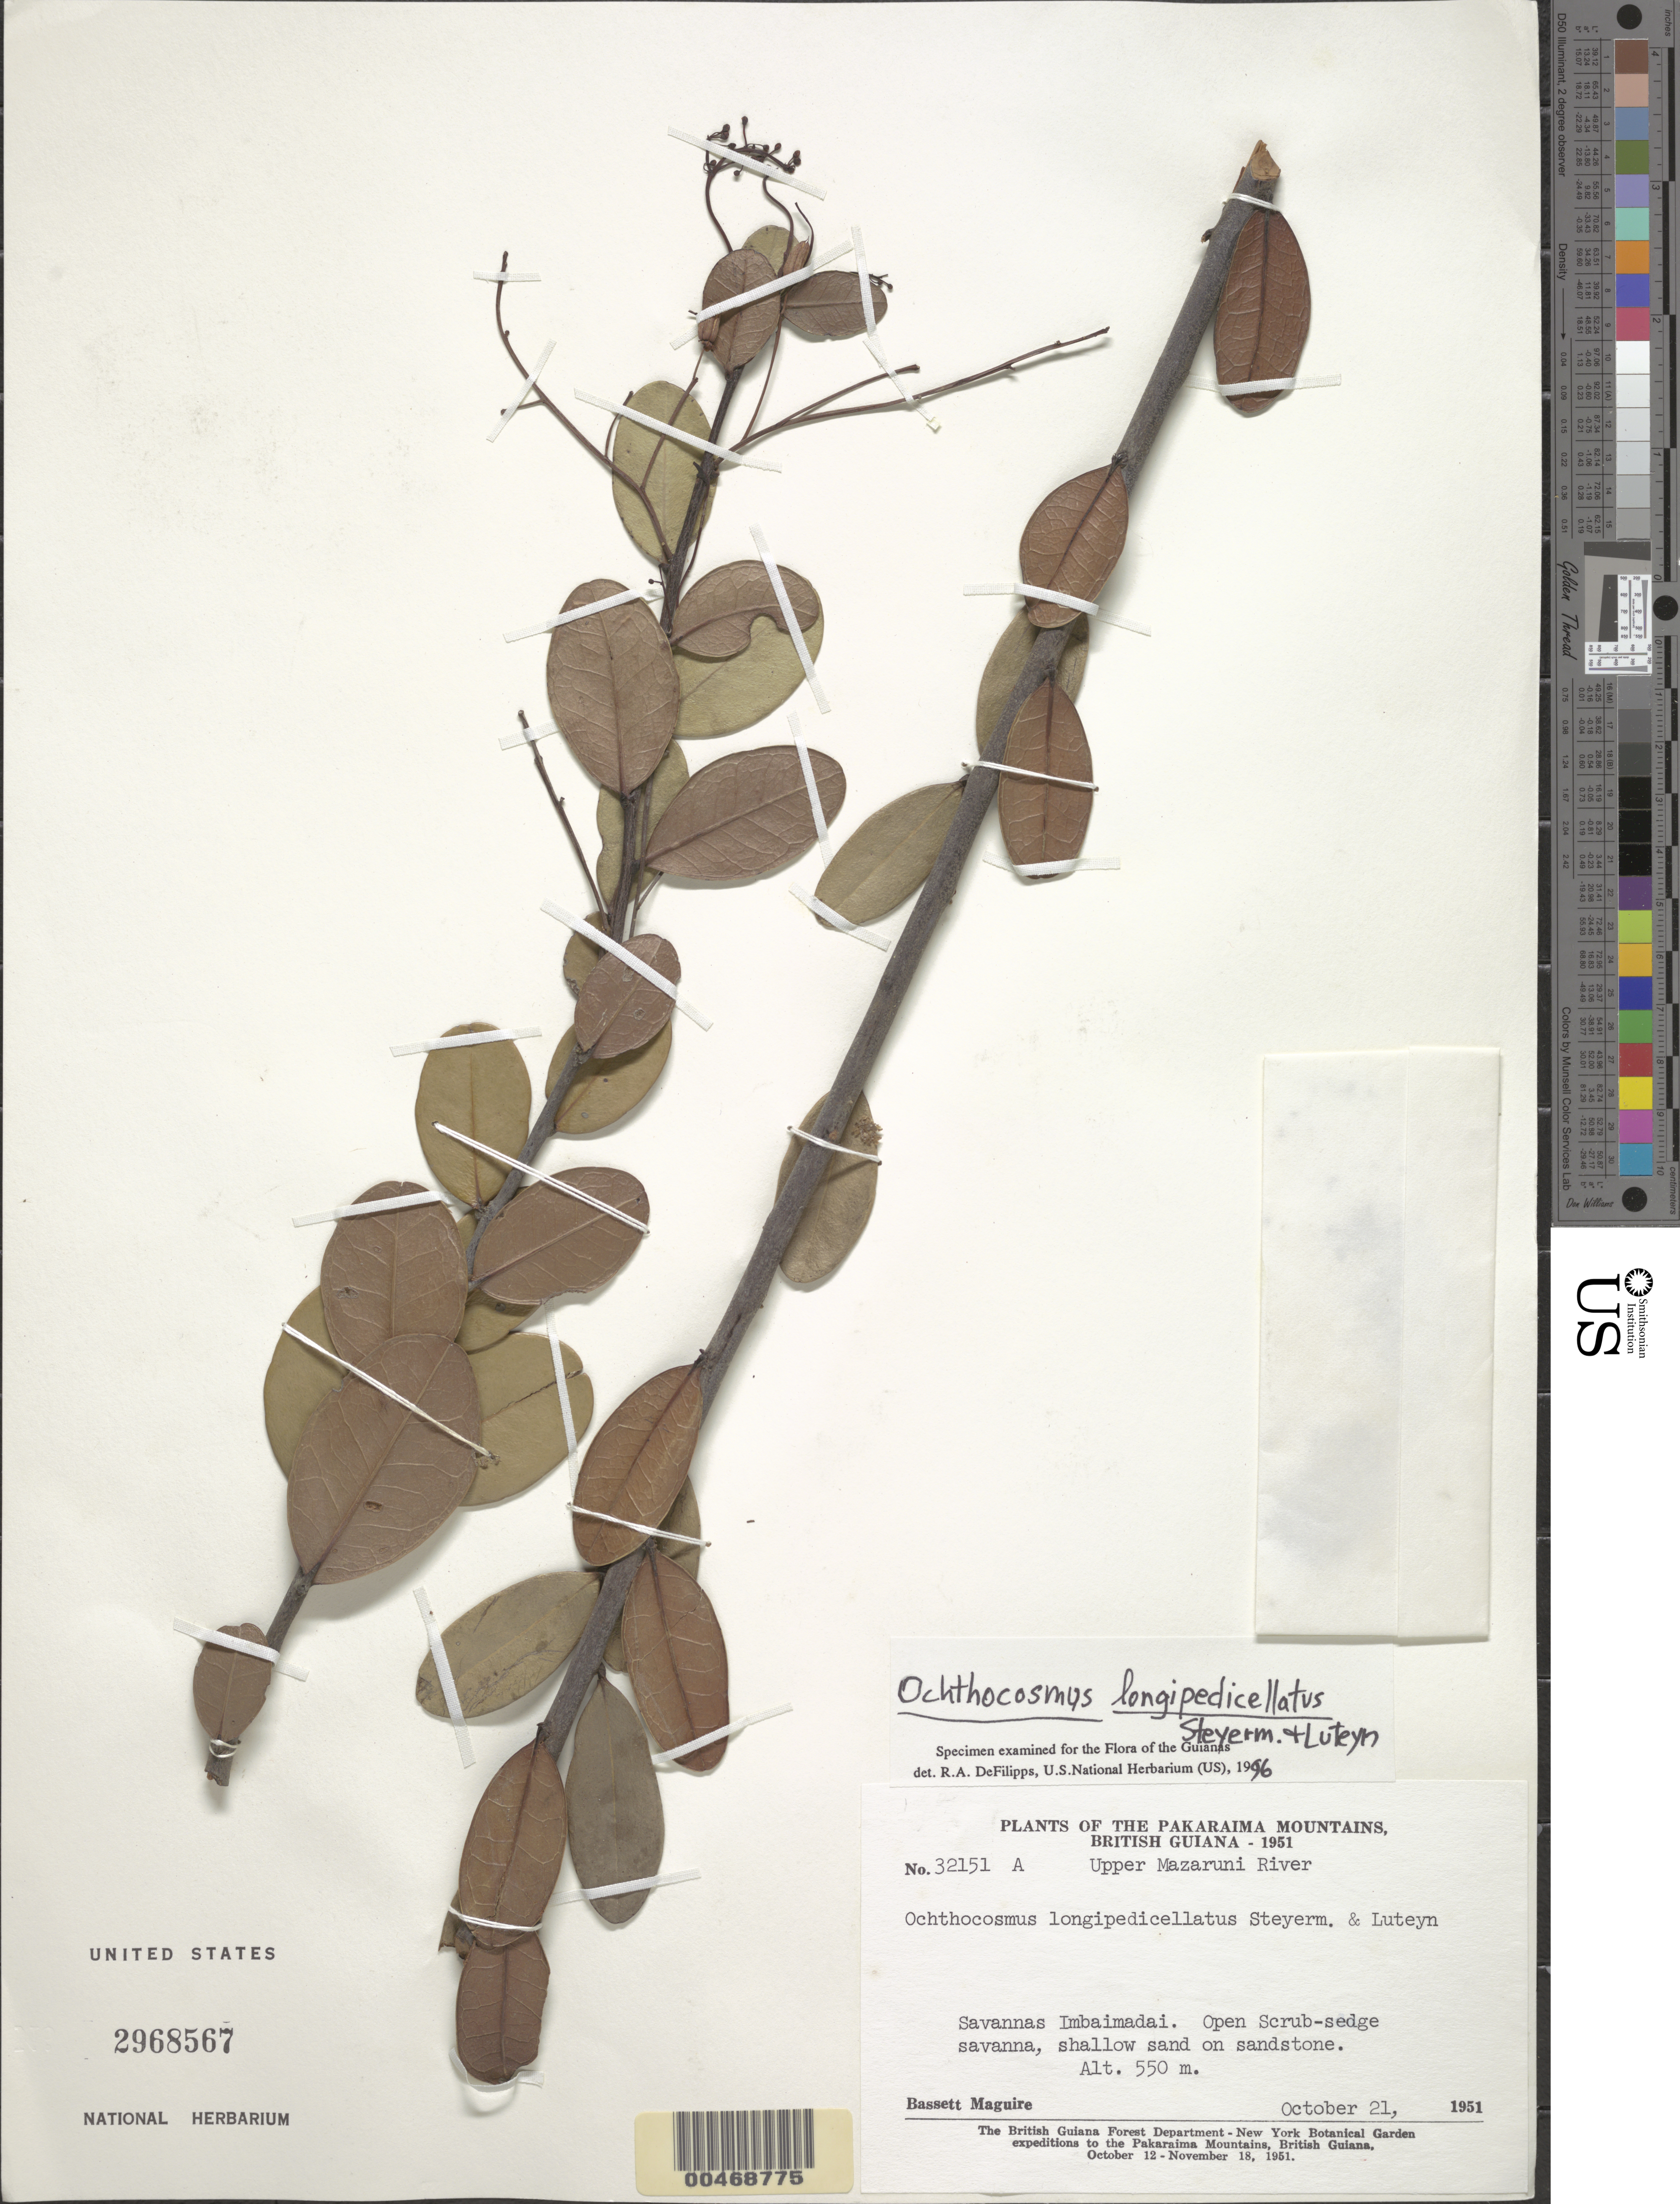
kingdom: Plantae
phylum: Tracheophyta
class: Magnoliopsida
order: Malpighiales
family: Ixonanthaceae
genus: Ochthocosmus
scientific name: Ochthocosmus longipedicellatus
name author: Steyerm. & Luteyn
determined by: DeFilipps, R. A.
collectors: B. Maguire & D. B. Fanshawe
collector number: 32151 A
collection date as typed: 21-Oct-51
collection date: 1951-10-21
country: Guyana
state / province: Cuyuni-Mazaruni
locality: Imbaimadai Savannas, upper Mazaruni River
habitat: Open scrub-sedge savanna, shallow sand on sandstone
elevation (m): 550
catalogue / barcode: US 2968567